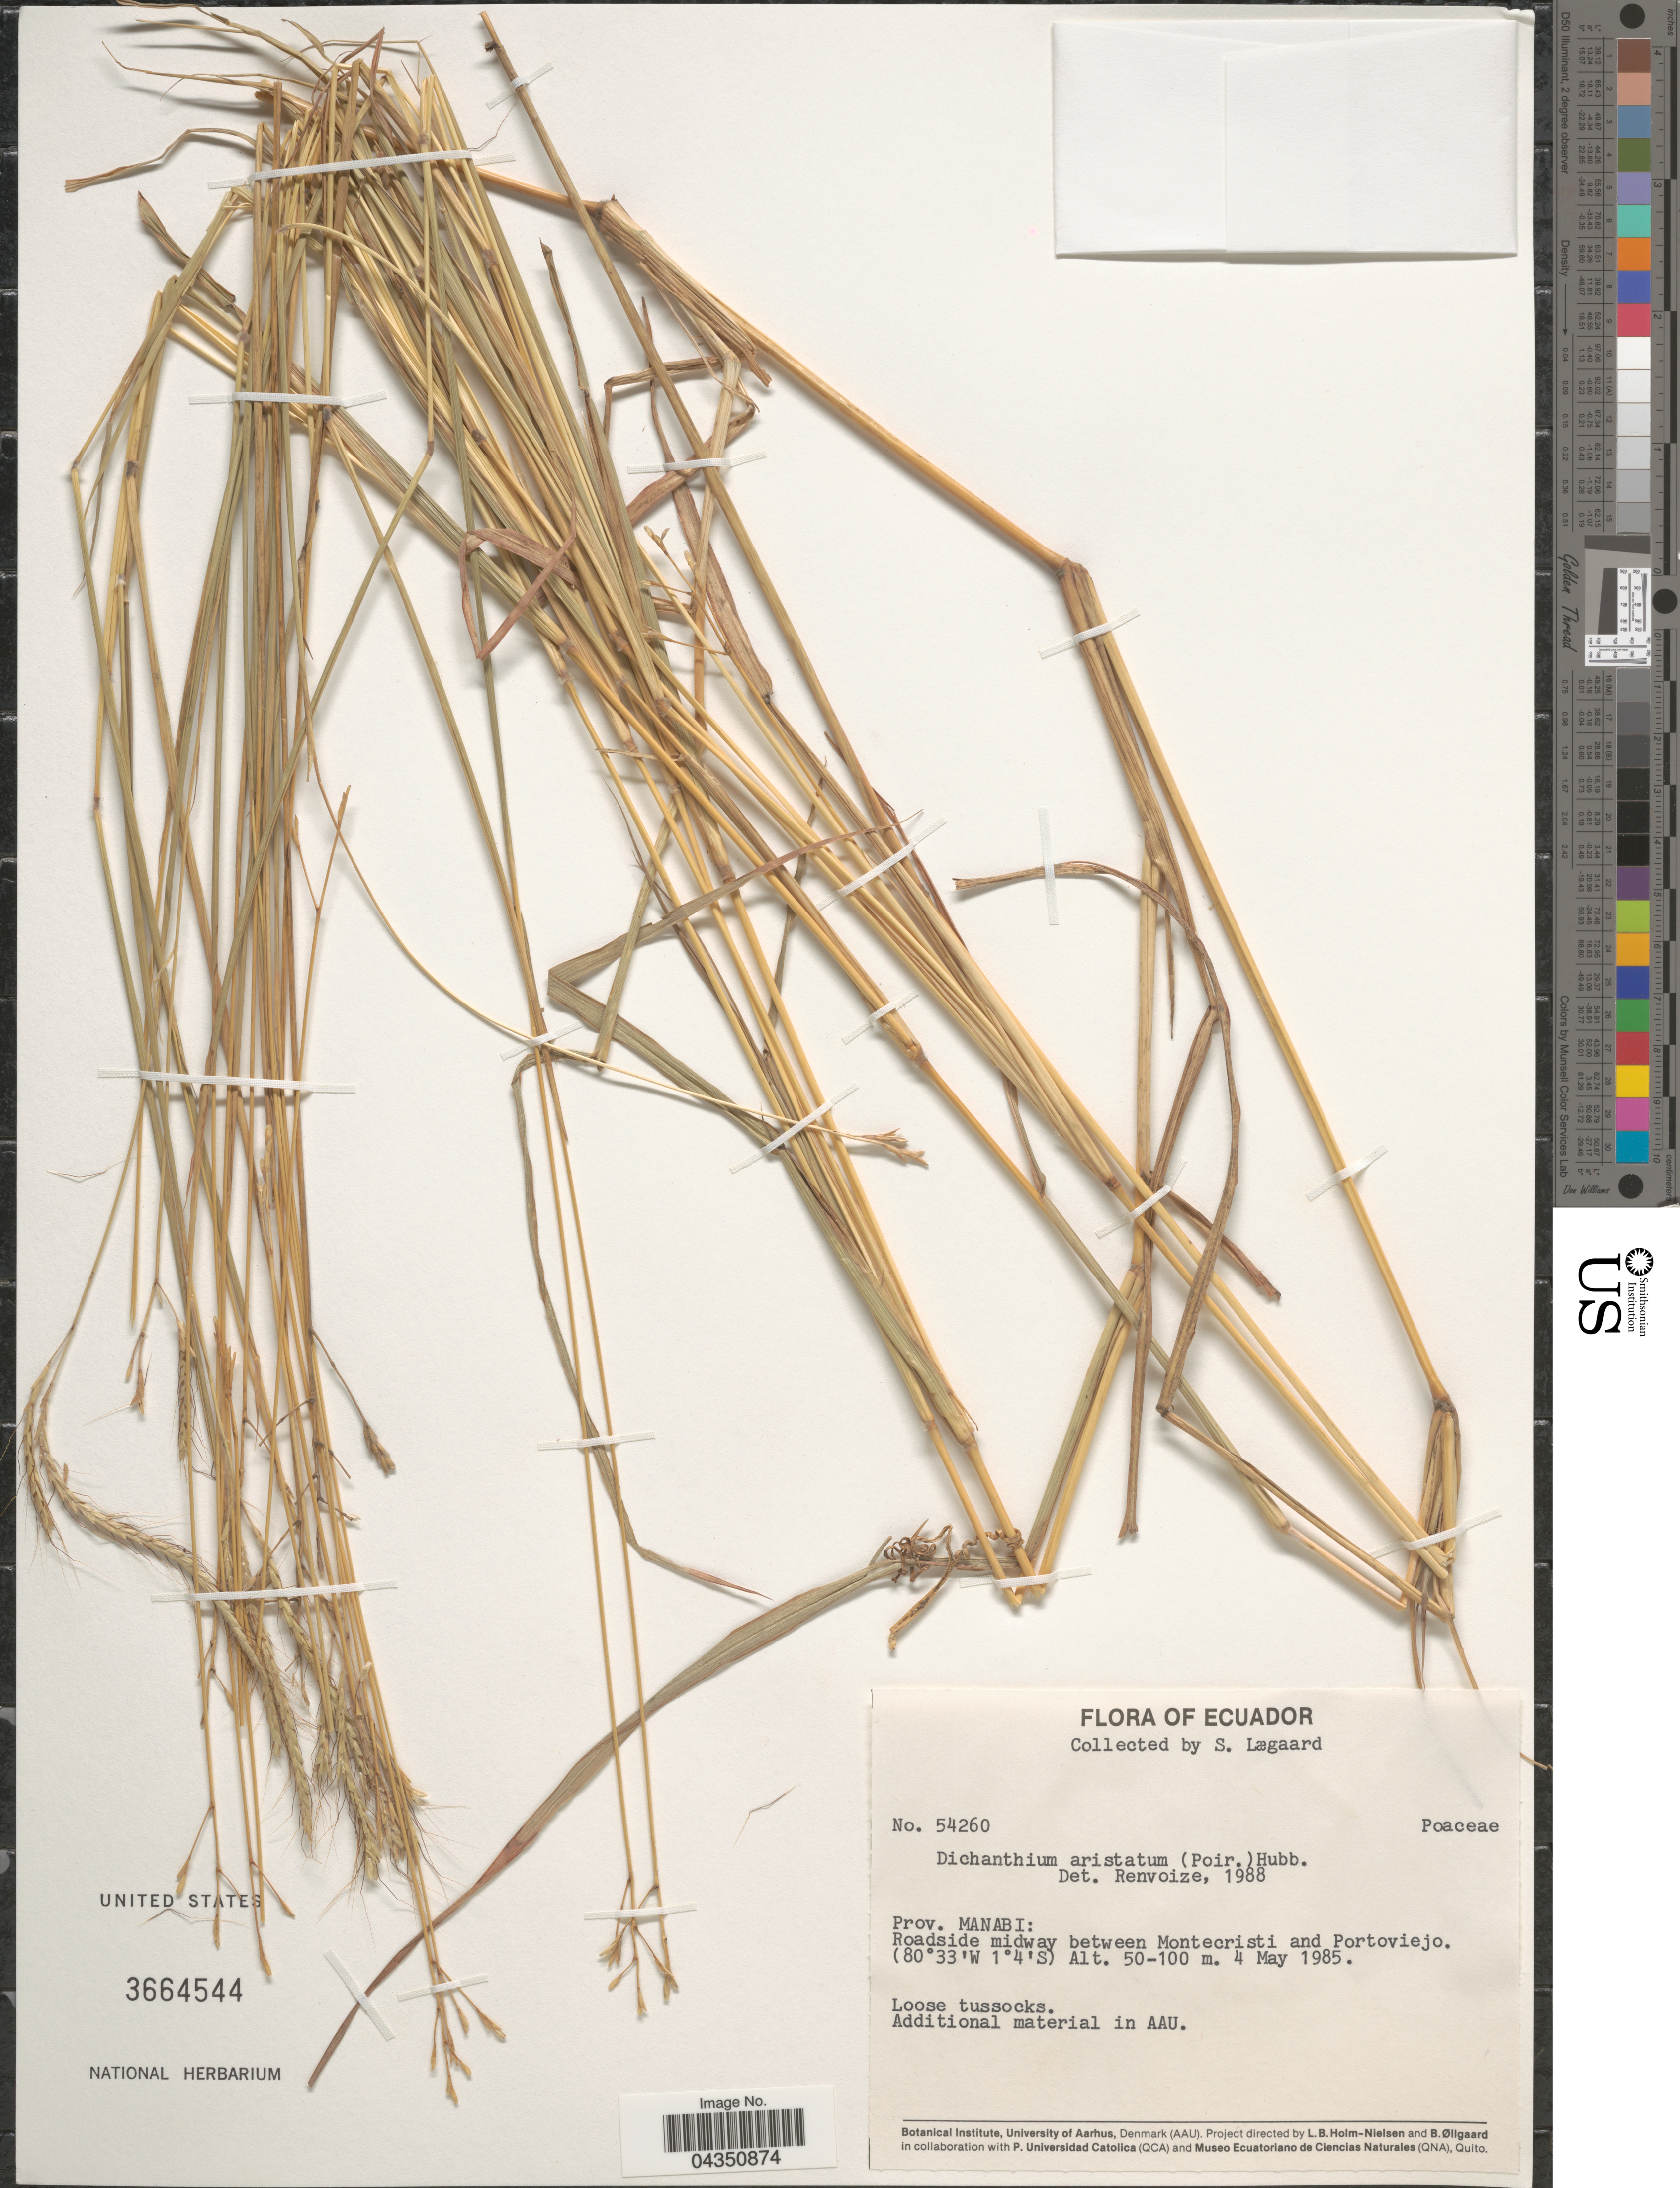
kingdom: Plantae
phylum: Tracheophyta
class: Liliopsida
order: Poales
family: Poaceae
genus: Dichanthium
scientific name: Dichanthium aristatum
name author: (Poir.) C.E. Hubb.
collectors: S. Lægaard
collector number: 54260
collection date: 1985-05-04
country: Ecuador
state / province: Manabí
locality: Roadside midway between Montecristi and Portoviejo.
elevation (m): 50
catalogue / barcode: US 3664544